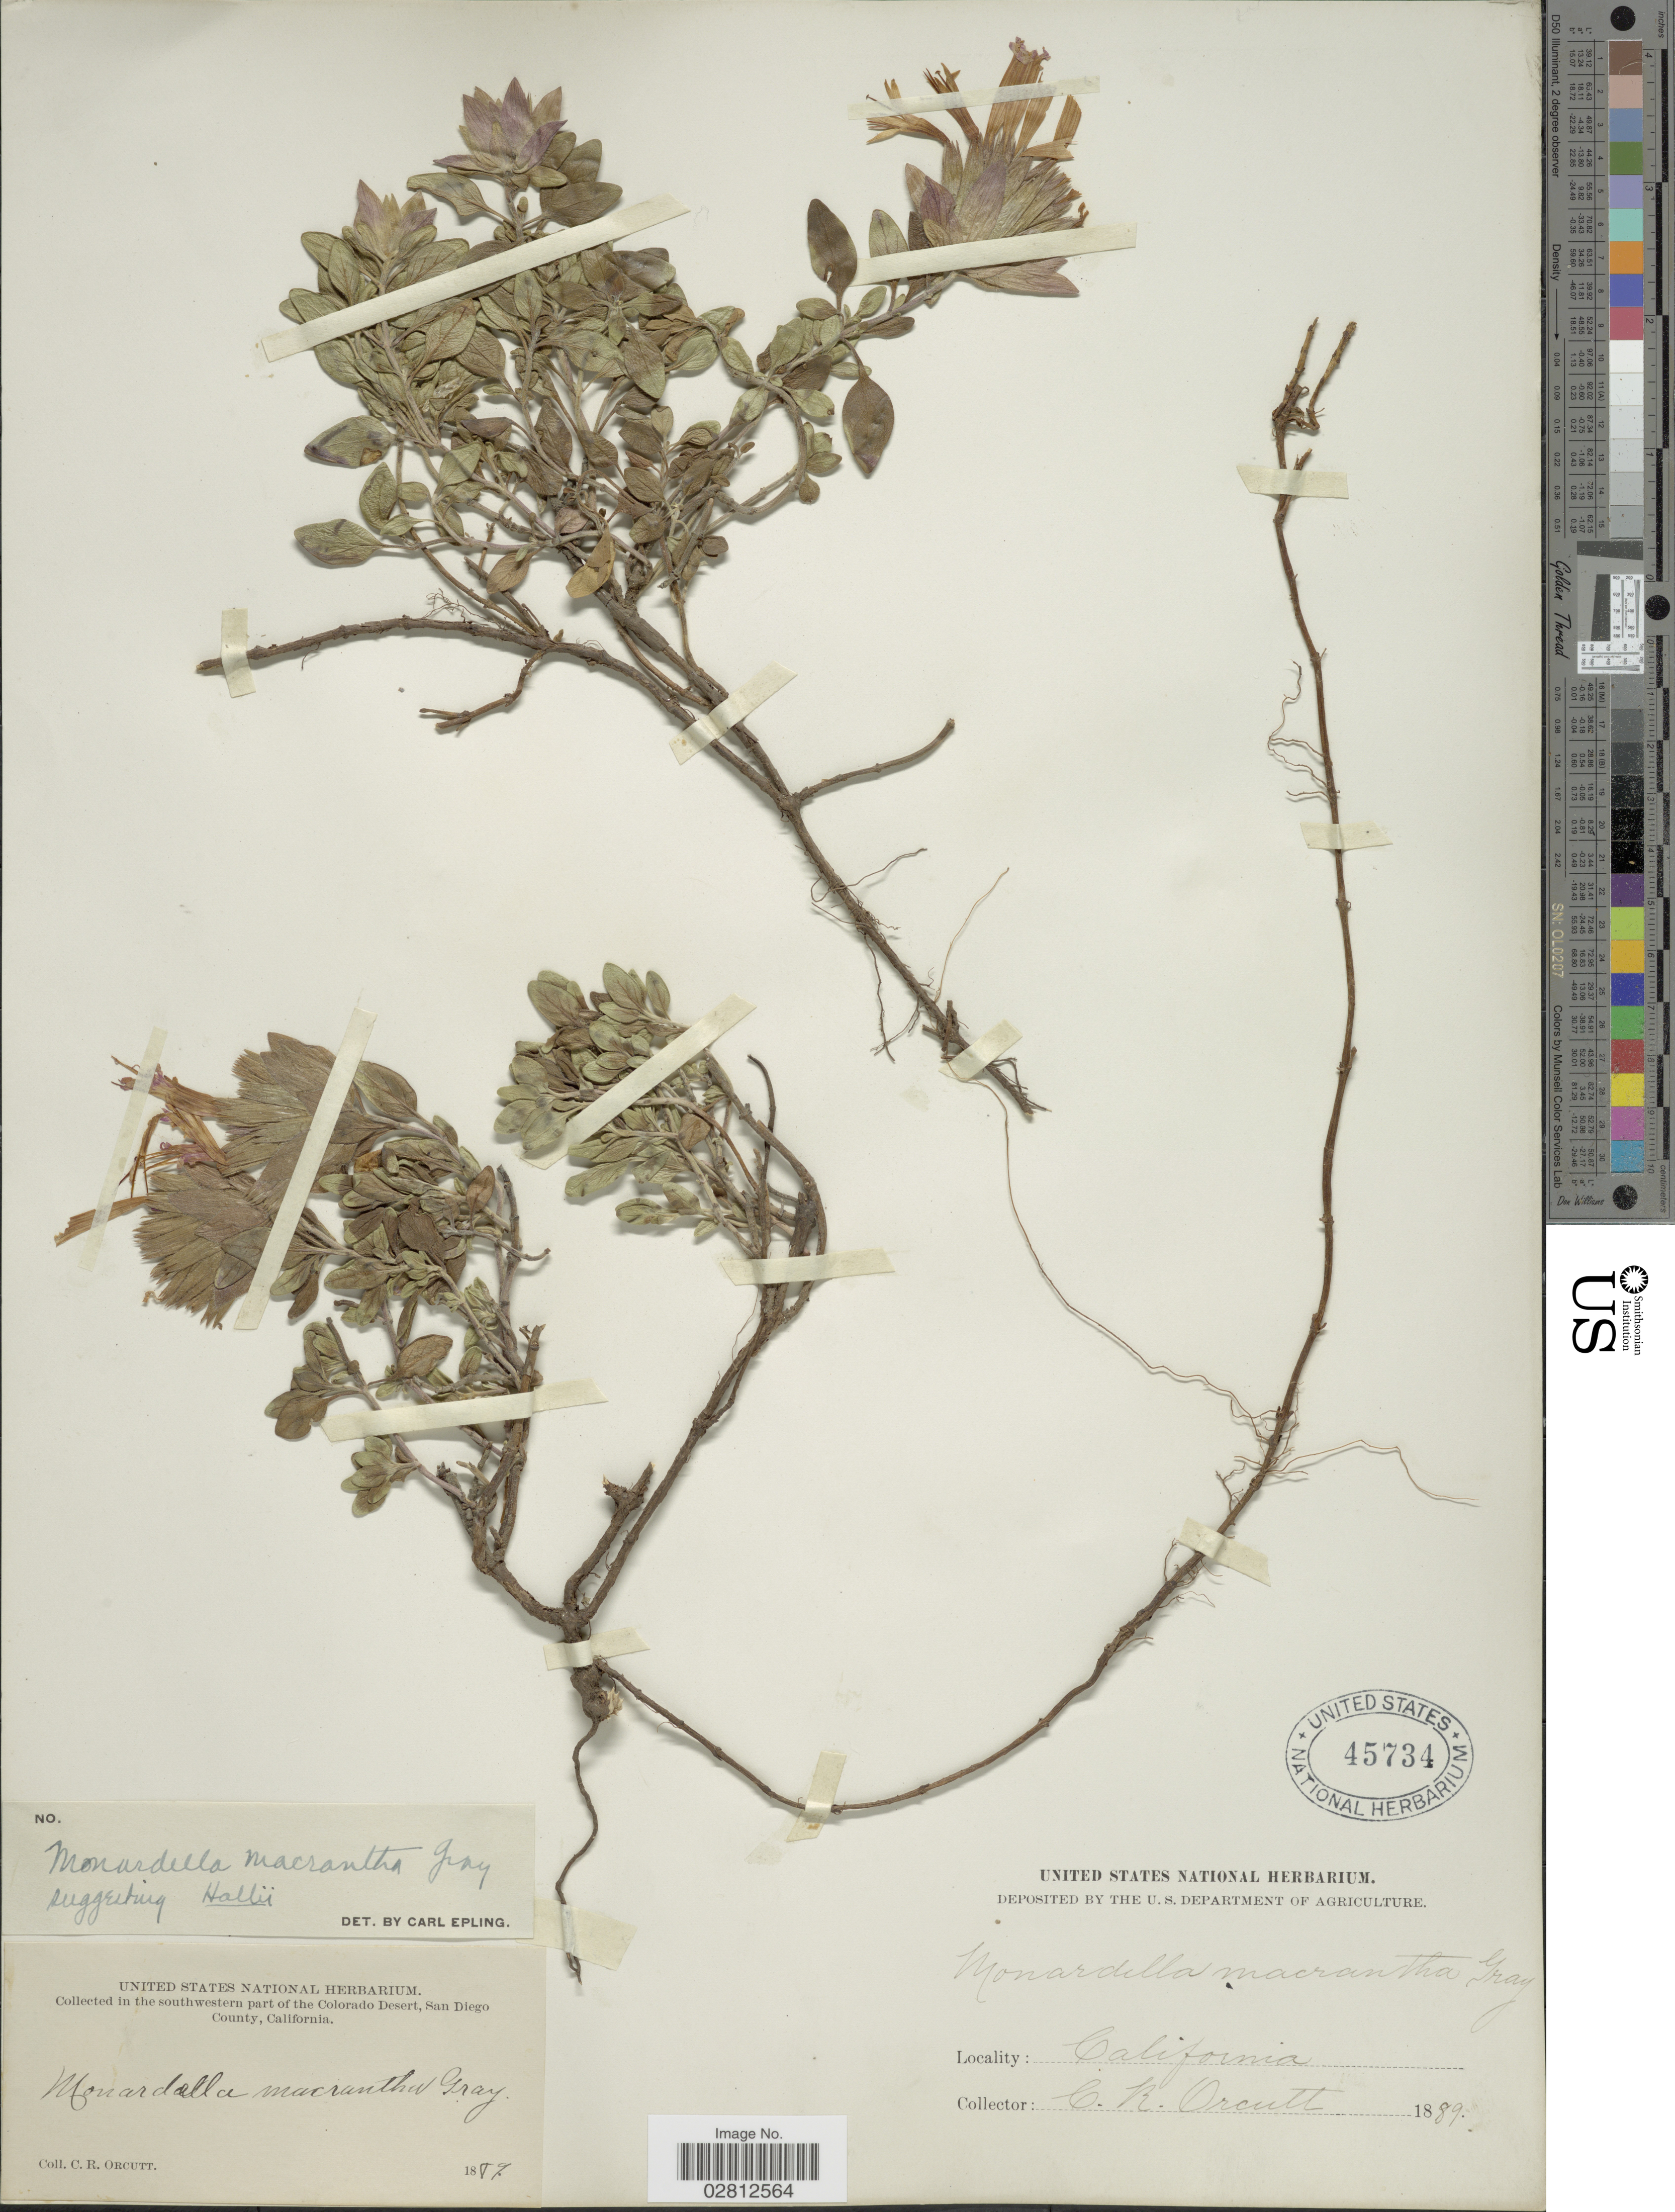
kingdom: Plantae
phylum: Tracheophyta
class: Magnoliopsida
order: Lamiales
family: Lamiaceae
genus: Monardella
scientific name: Monardella macrantha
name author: A. Gray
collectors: C. R. Orcutt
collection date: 1889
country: United States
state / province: California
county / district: San Diego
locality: Southwestern part of the Colorado Desert, San Diego County.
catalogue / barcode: US 45734